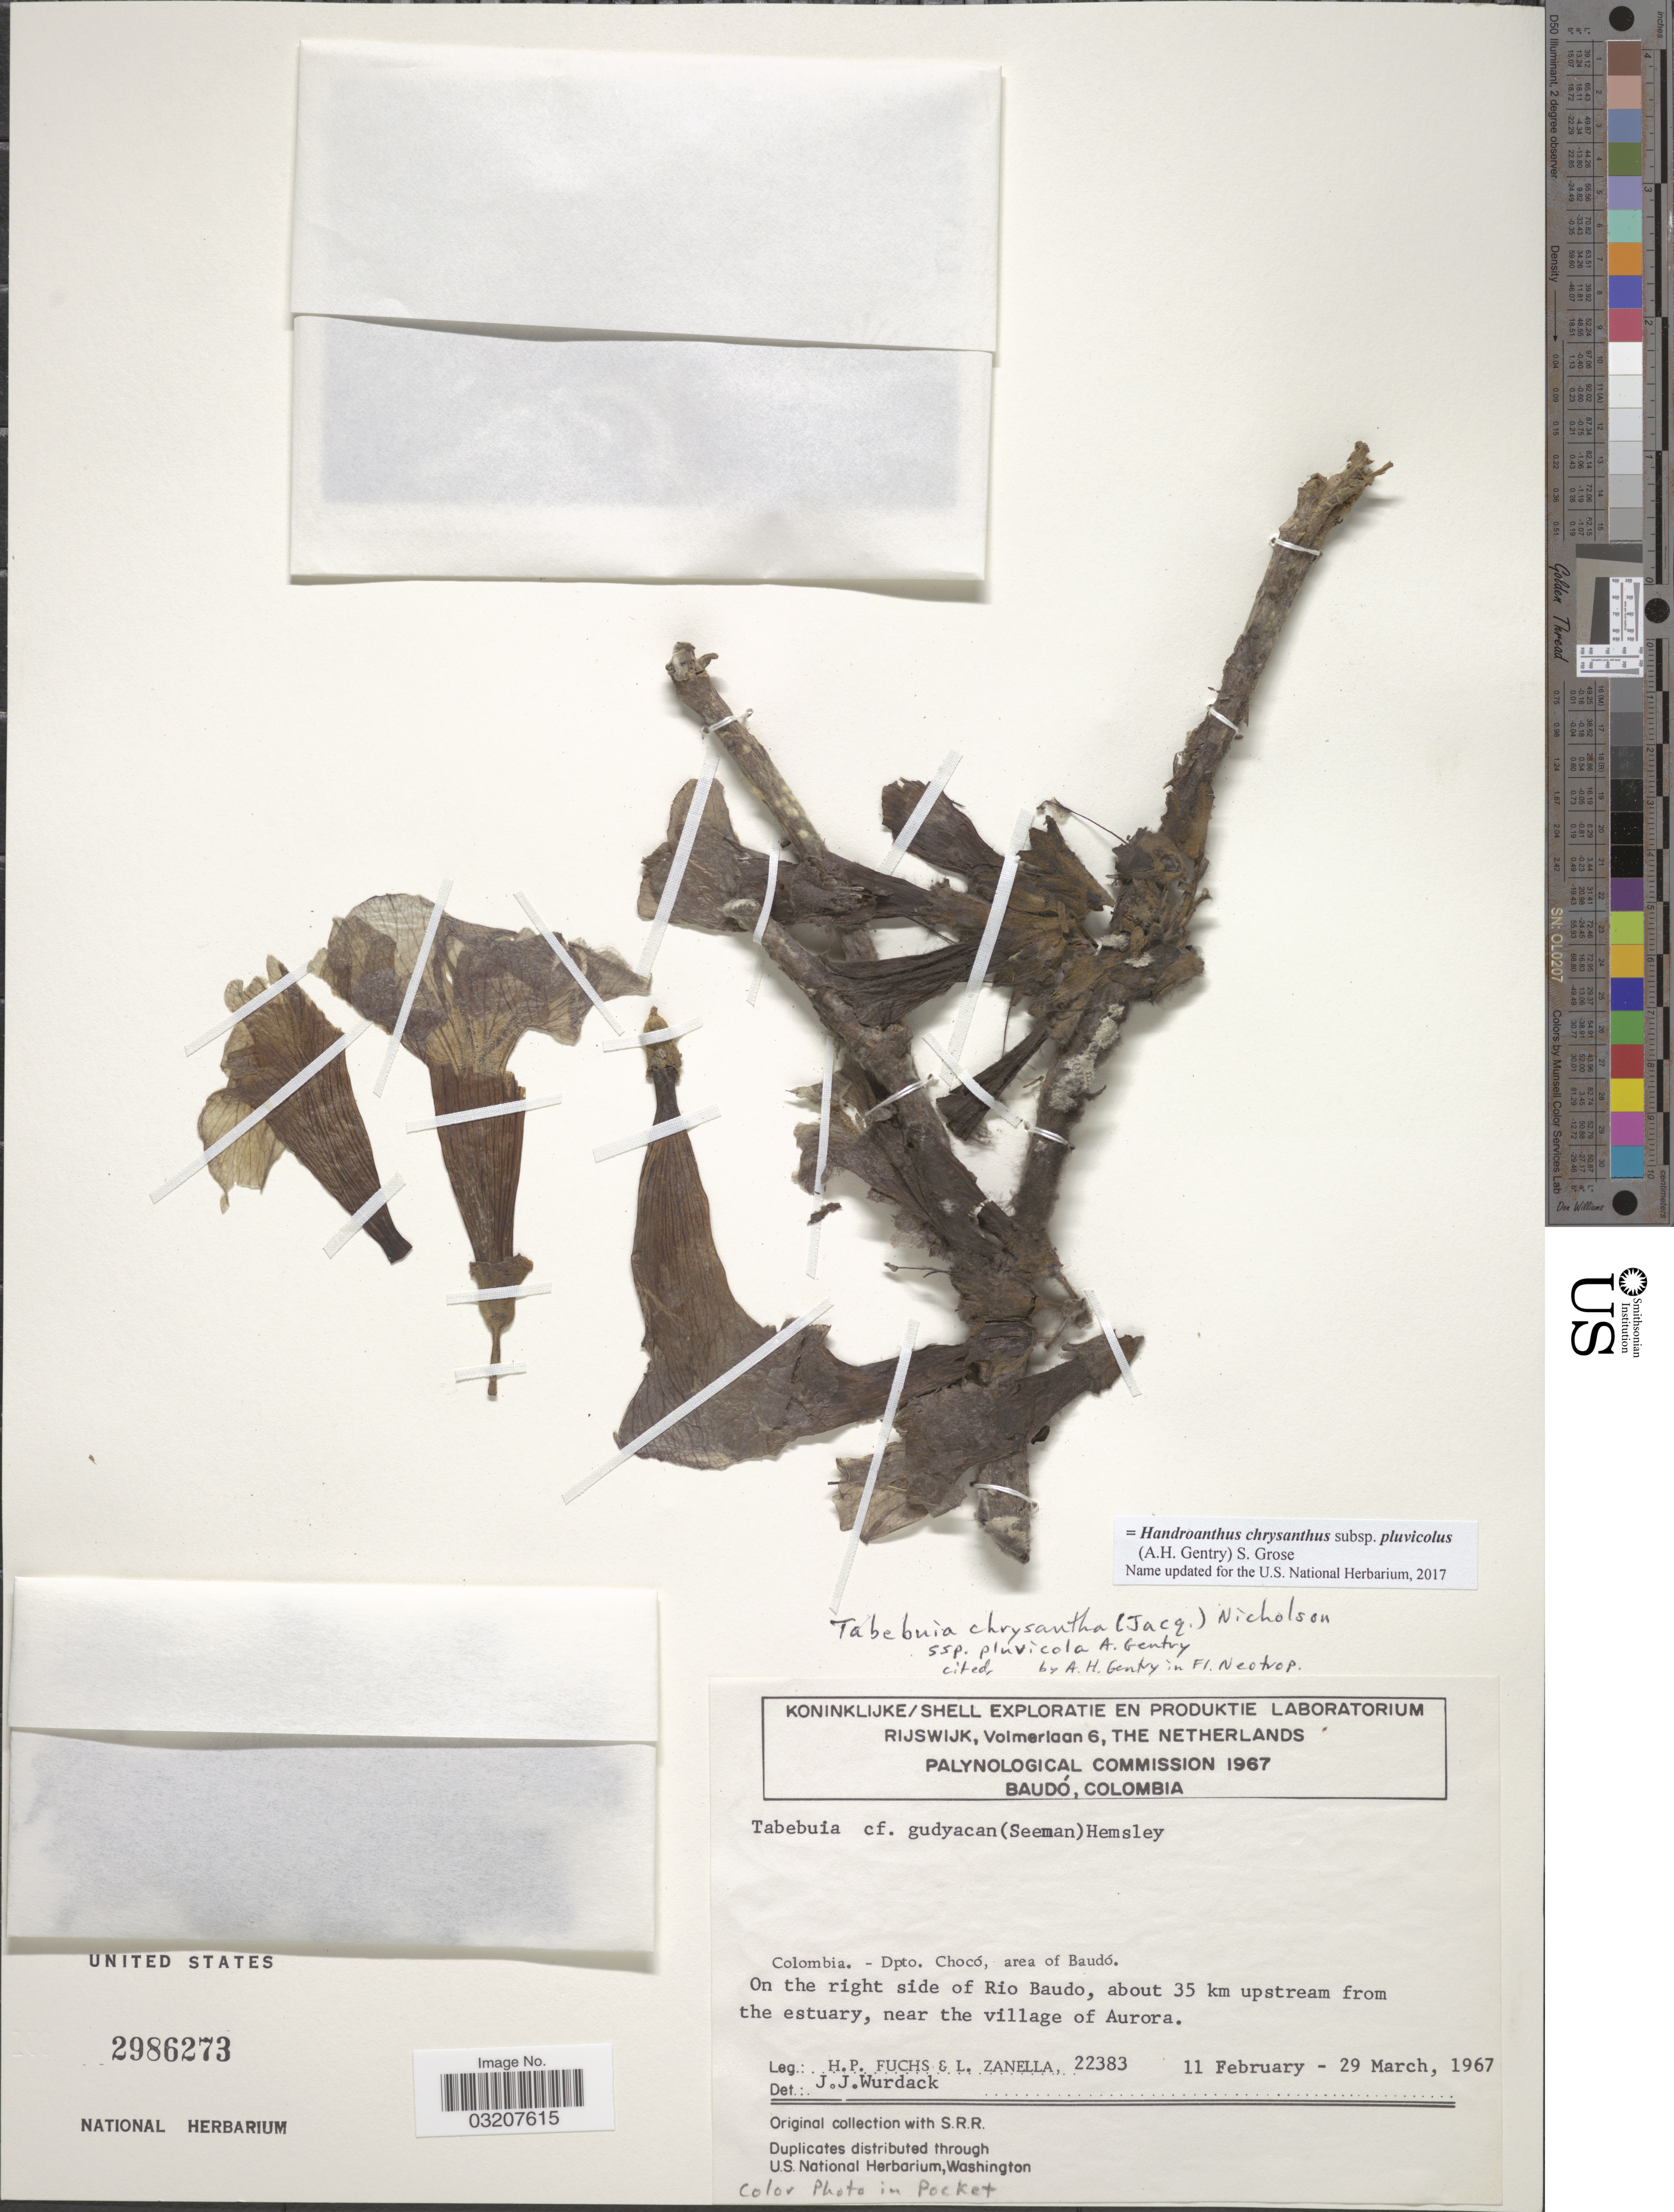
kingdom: Plantae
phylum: Tracheophyta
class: Magnoliopsida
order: Lamiales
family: Bignoniaceae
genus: Handroanthus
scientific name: Handroanthus chrysanthus subsp. pluvicolus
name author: (A.H. Gentry) S.O. Grose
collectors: H. P. Fuchs & L. Zanella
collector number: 22383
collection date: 1967-02-11/1967-03-29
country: Colombia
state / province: Chocó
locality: Dpto. Chocó, area of Baudó. On the right side of Rio Baudo, about 35 km upstream from the estuary, near the village of Aurora.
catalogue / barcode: US 2986273